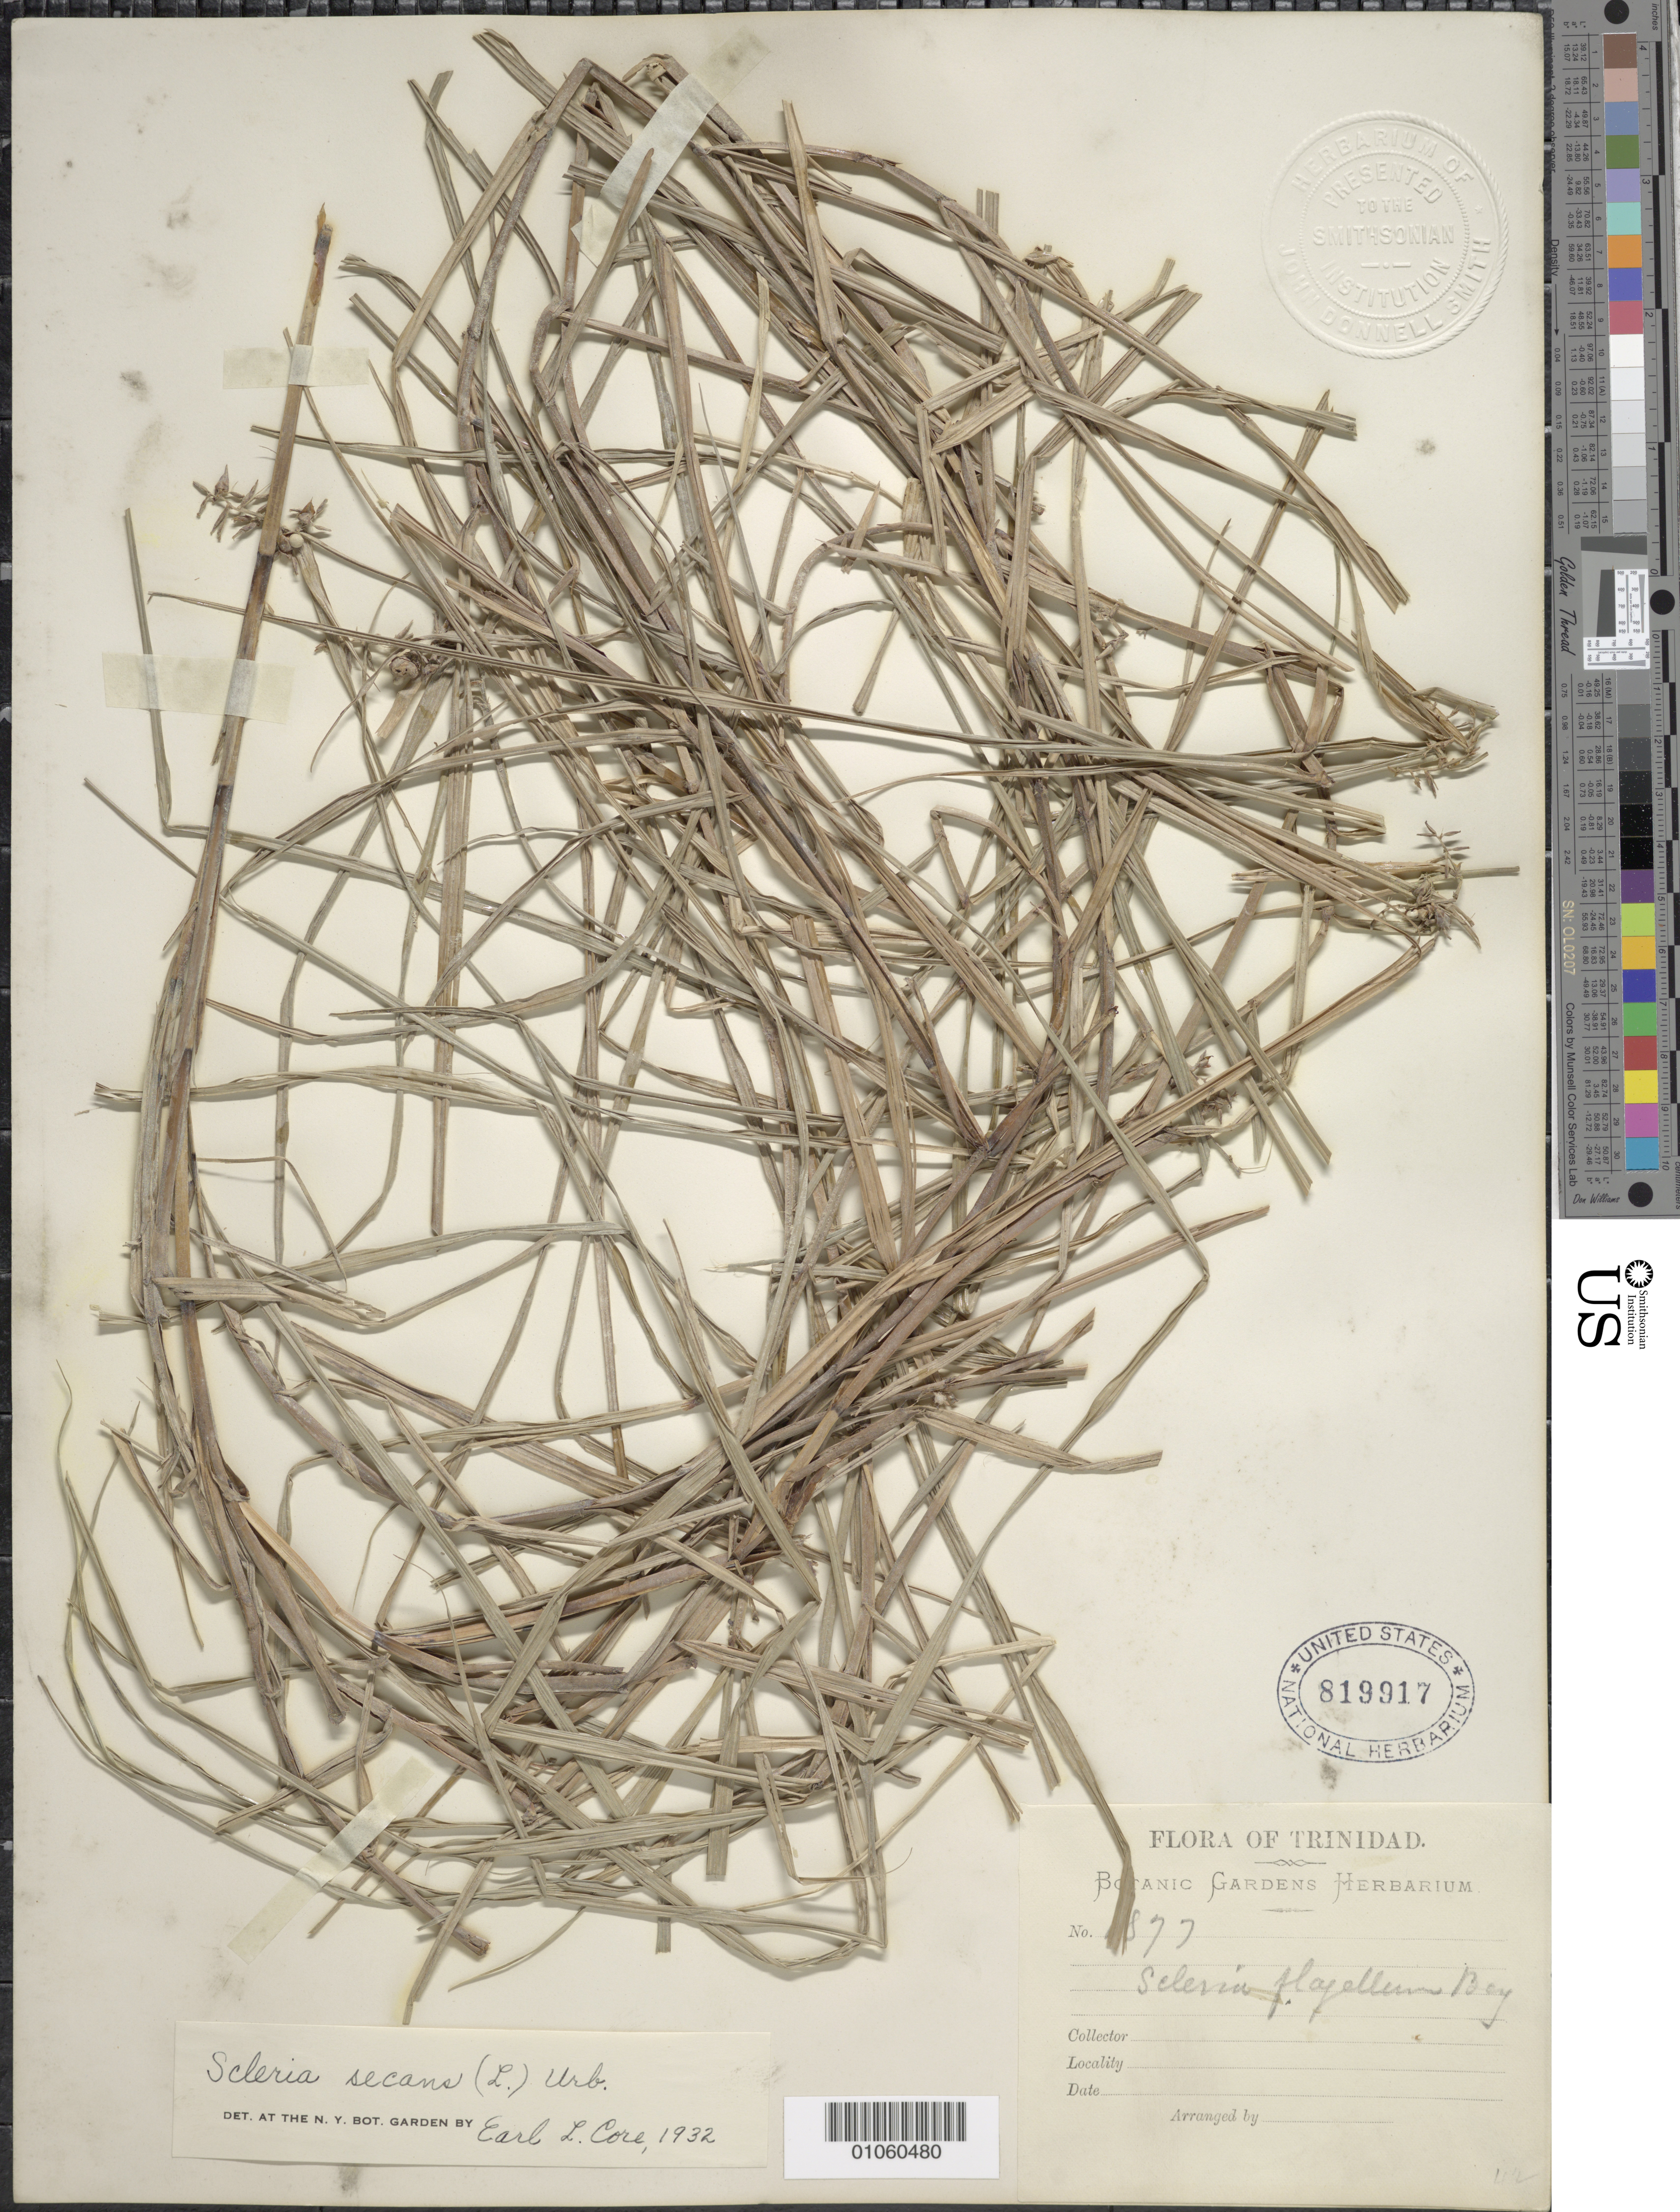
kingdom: Plantae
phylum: Tracheophyta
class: Liliopsida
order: Poales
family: Cyperaceae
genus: Scleria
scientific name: Scleria secans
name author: (L.) Urb.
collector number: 1877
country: Trinidad and Tobago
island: Trinidad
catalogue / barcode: US 819917